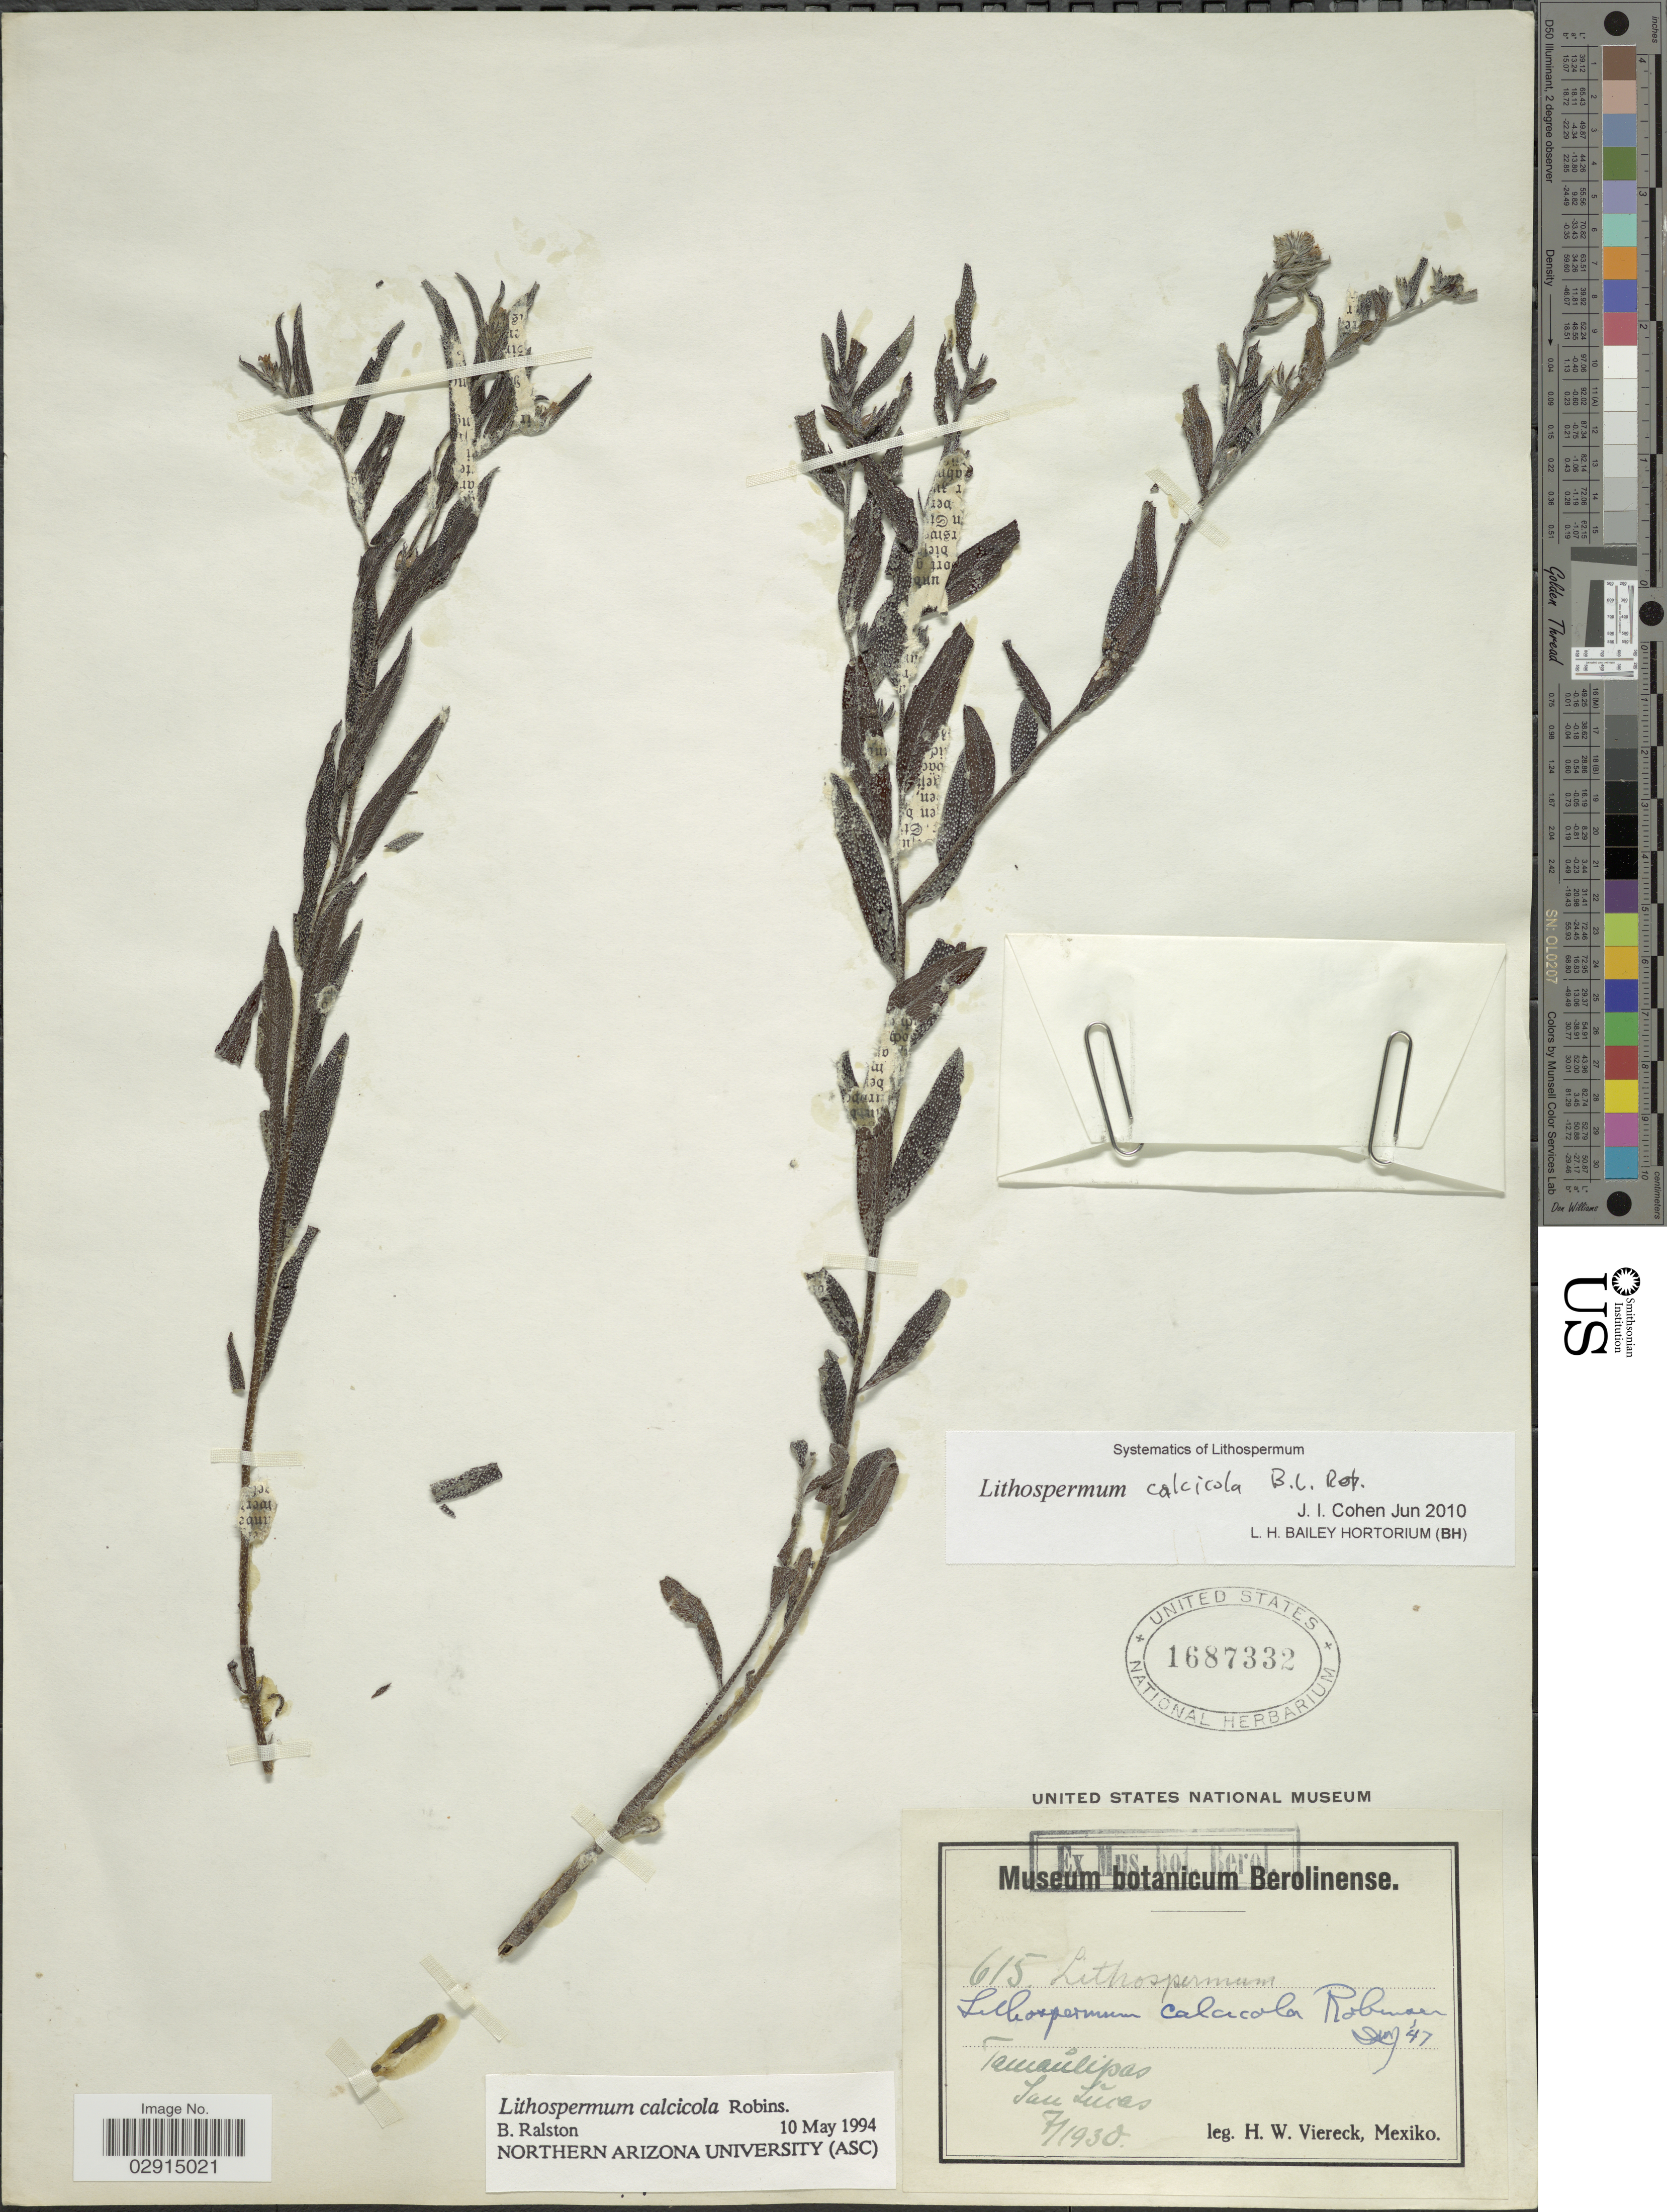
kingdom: Plantae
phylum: Tracheophyta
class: Magnoliopsida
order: Boraginales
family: Boraginaceae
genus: Lithospermum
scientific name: Lithospermum calcicola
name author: B.L. Rob.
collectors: H. W. Viereck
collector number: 615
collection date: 1930-07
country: Mexico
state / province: Tamaulipas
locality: Tamaulipas. San Lucas.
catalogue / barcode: US 1687332